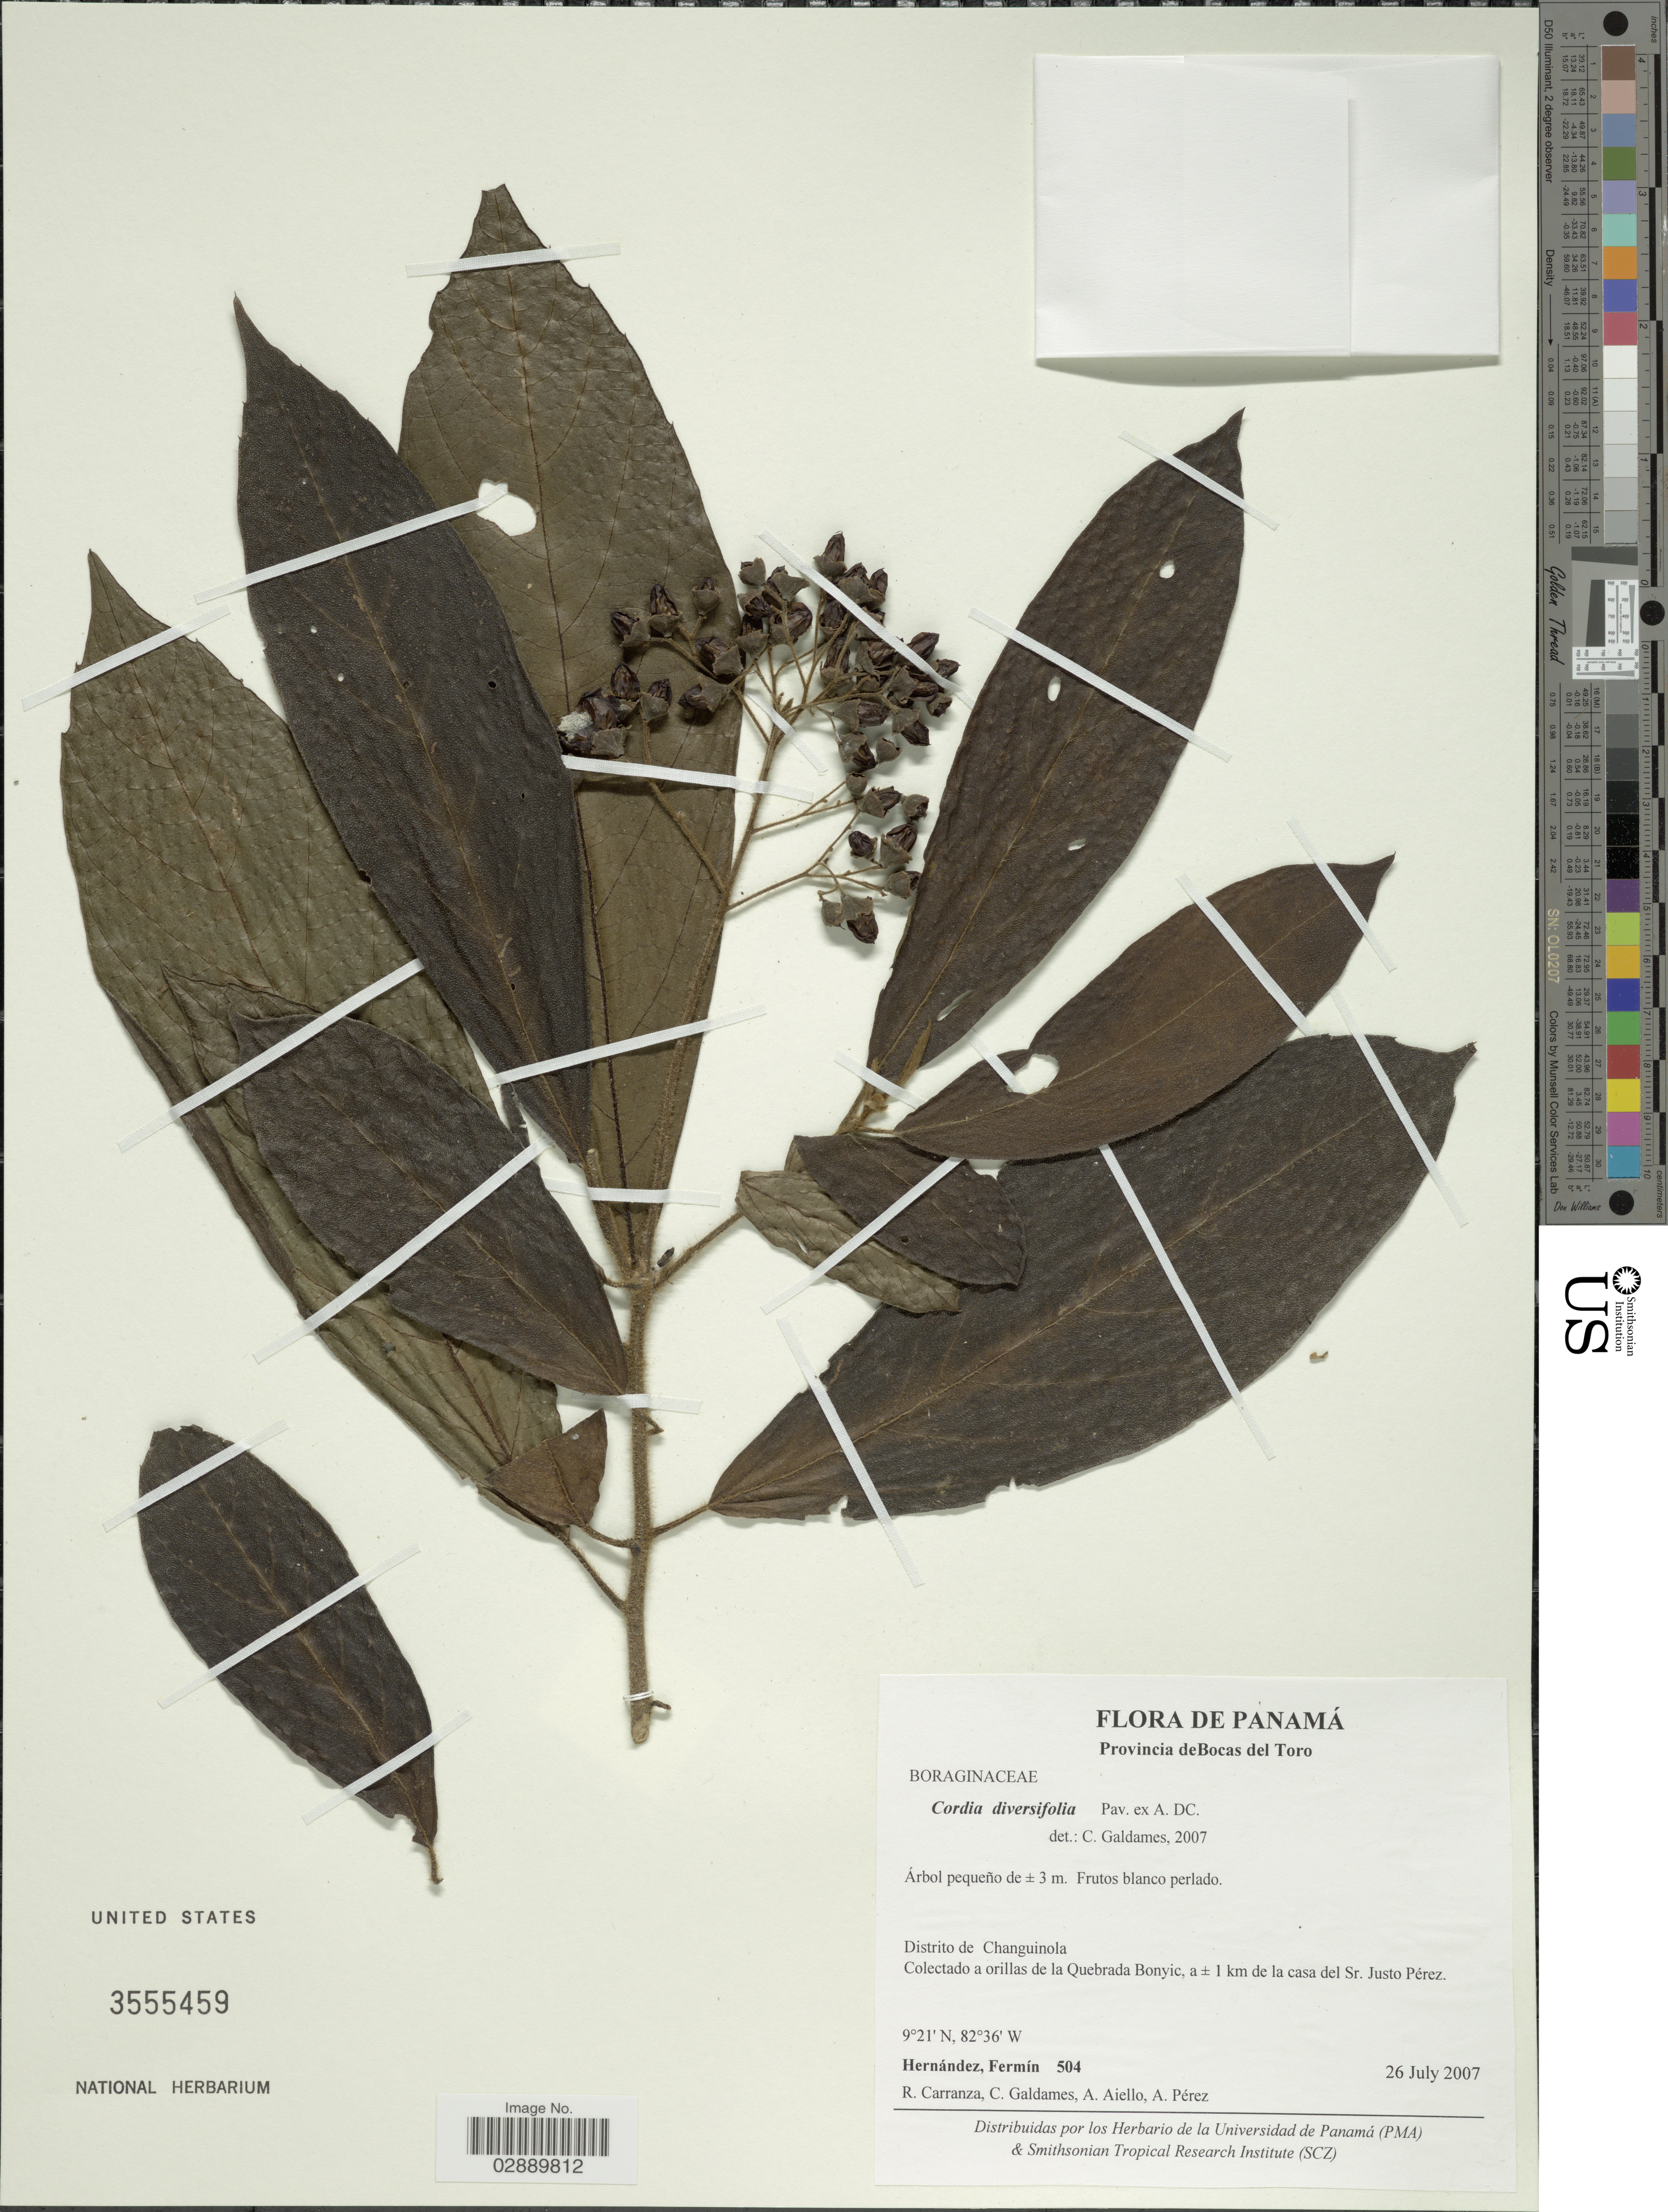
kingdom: Plantae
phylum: Tracheophyta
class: Magnoliopsida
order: Boraginales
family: Cordiaceae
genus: Cordia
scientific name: Cordia diversifolia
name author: Pav. ex DC.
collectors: F. Hernandez, R. Carranza, C. Galdames, A. Aiello & A. Pérez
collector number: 504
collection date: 2007-07-26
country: Panama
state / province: Bocas del Toro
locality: Distrito de Changuinola. Colectado a orillas de la Quebrada Bonyic, a ± 1 km de la casa del Sr. Justo Pérez.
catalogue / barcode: US 3555459